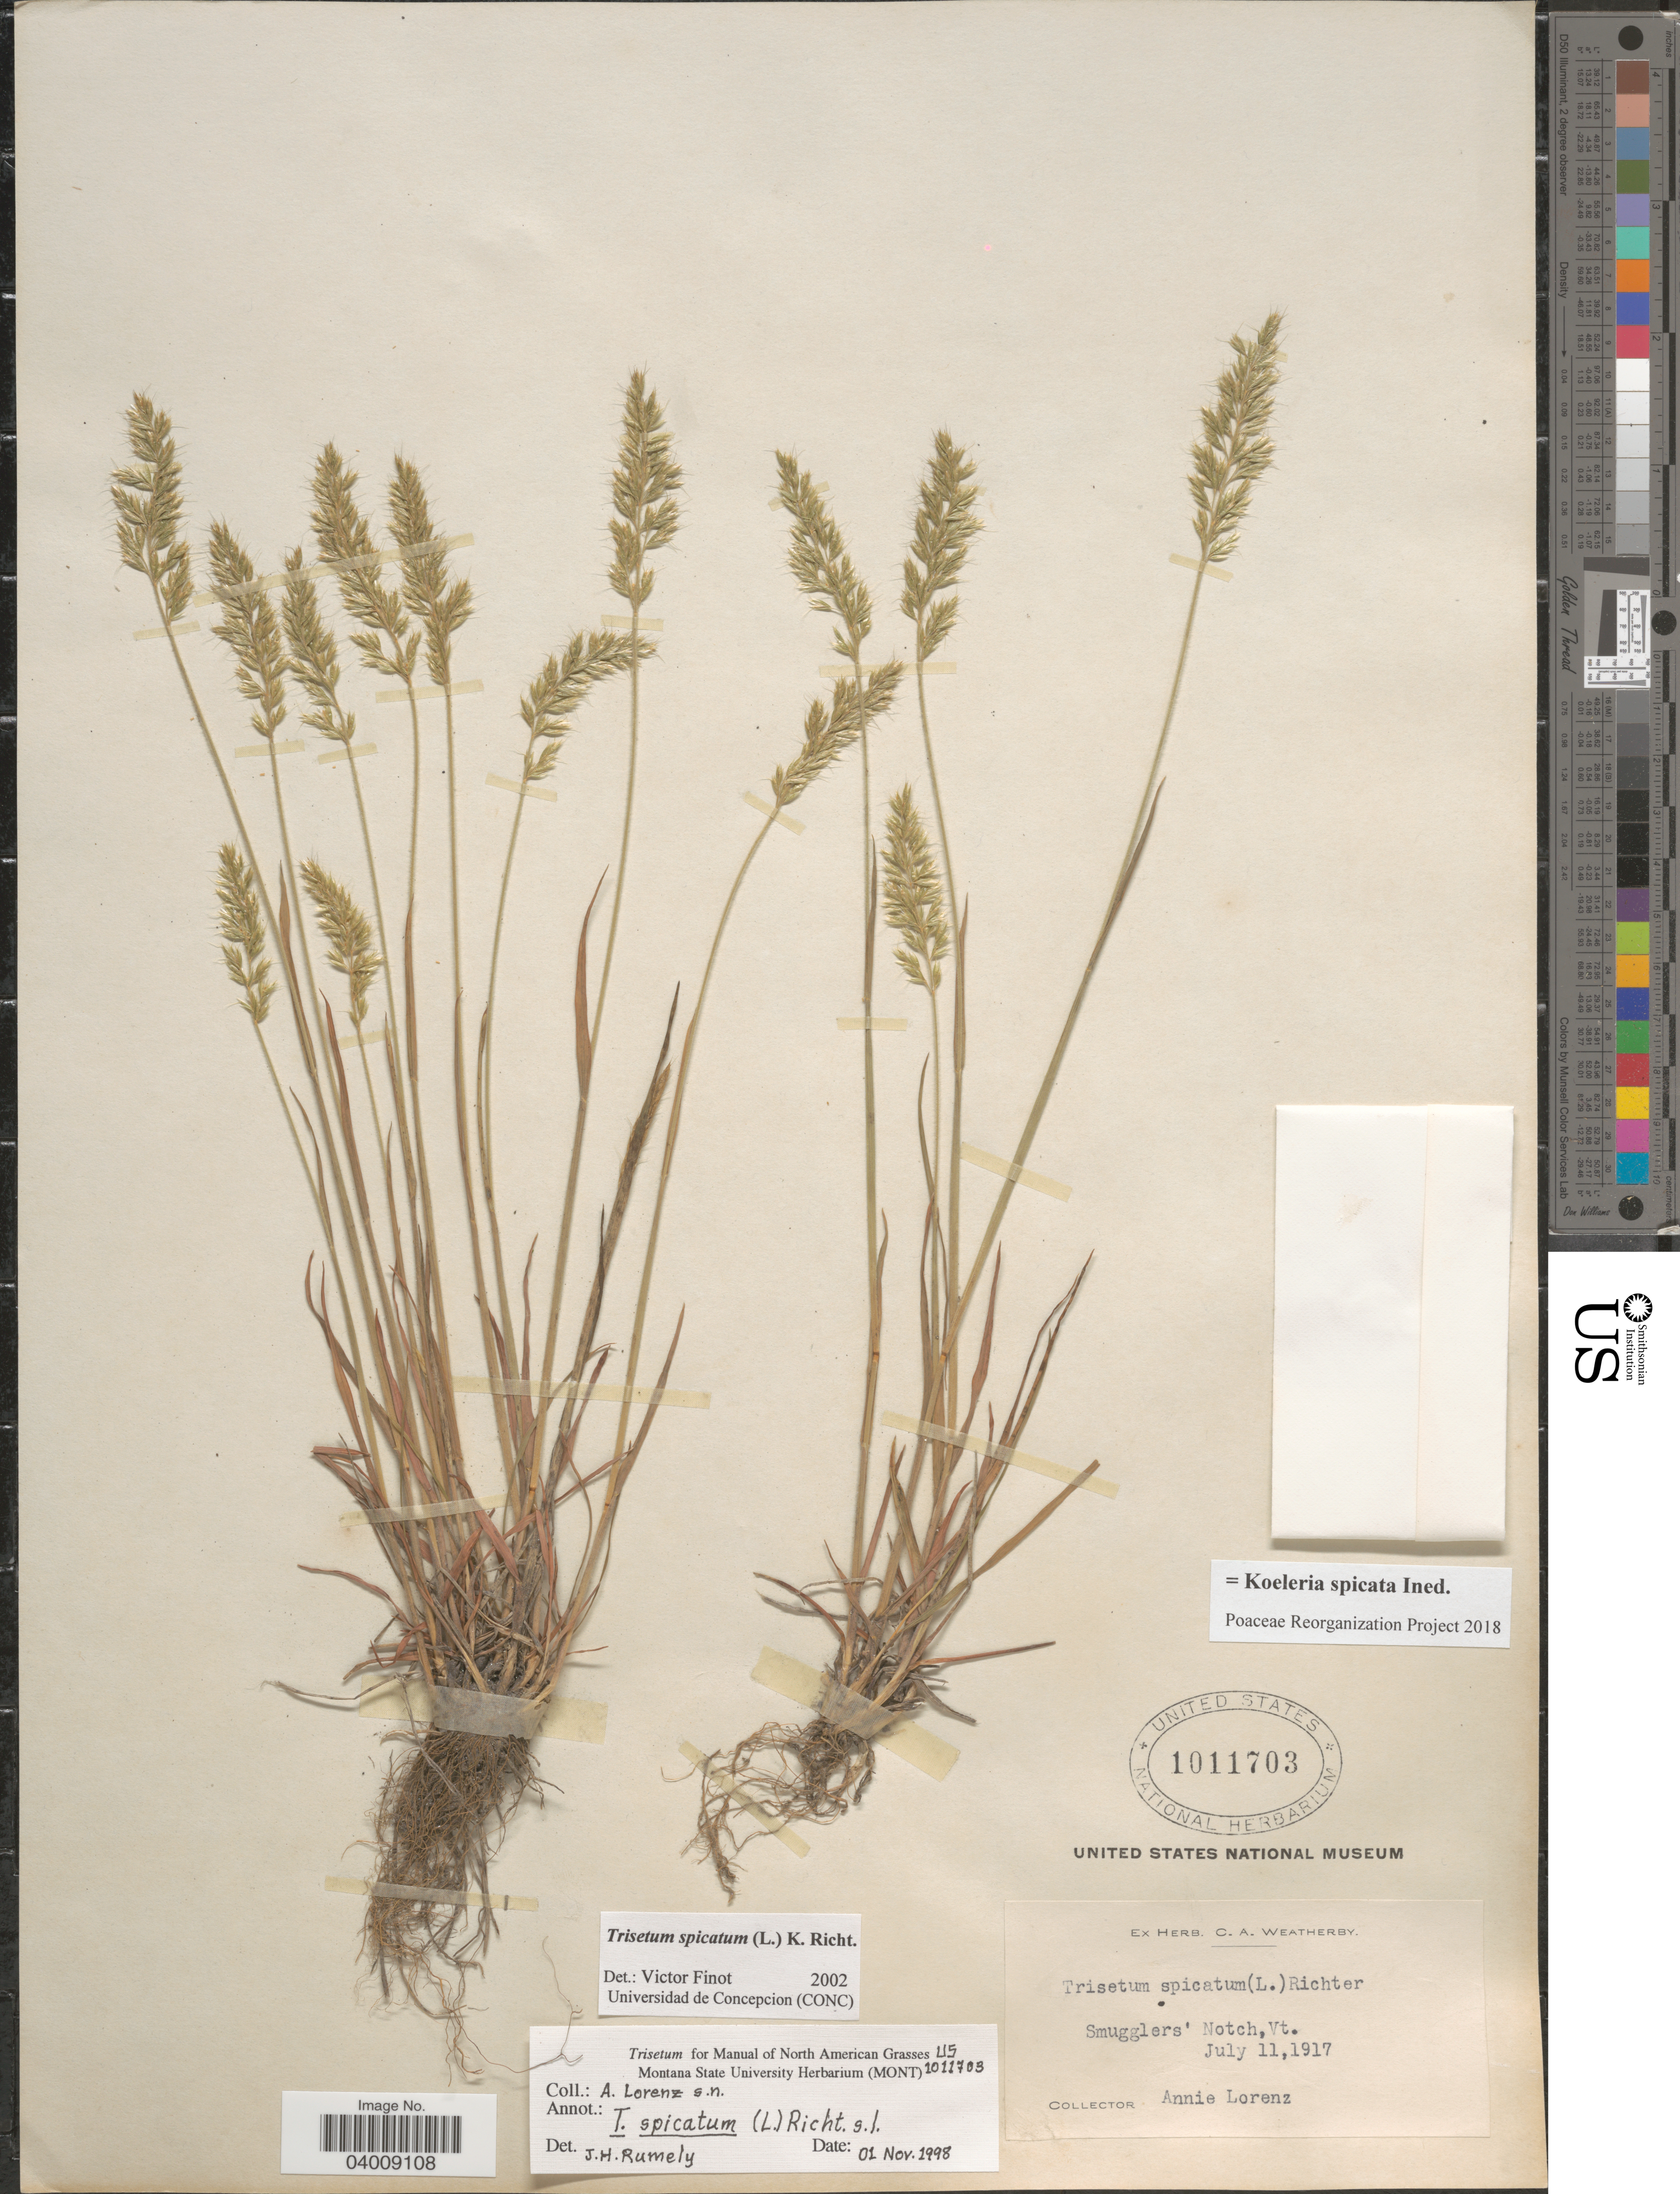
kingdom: Plantae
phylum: Tracheophyta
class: Liliopsida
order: Poales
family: Poaceae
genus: Koeleria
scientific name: Koeleria spicata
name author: (L.) Barberá et al.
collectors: A. Lorenz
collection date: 1917-07-11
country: United States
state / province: Vermont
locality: Smugglers' Notch.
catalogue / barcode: US 1011703